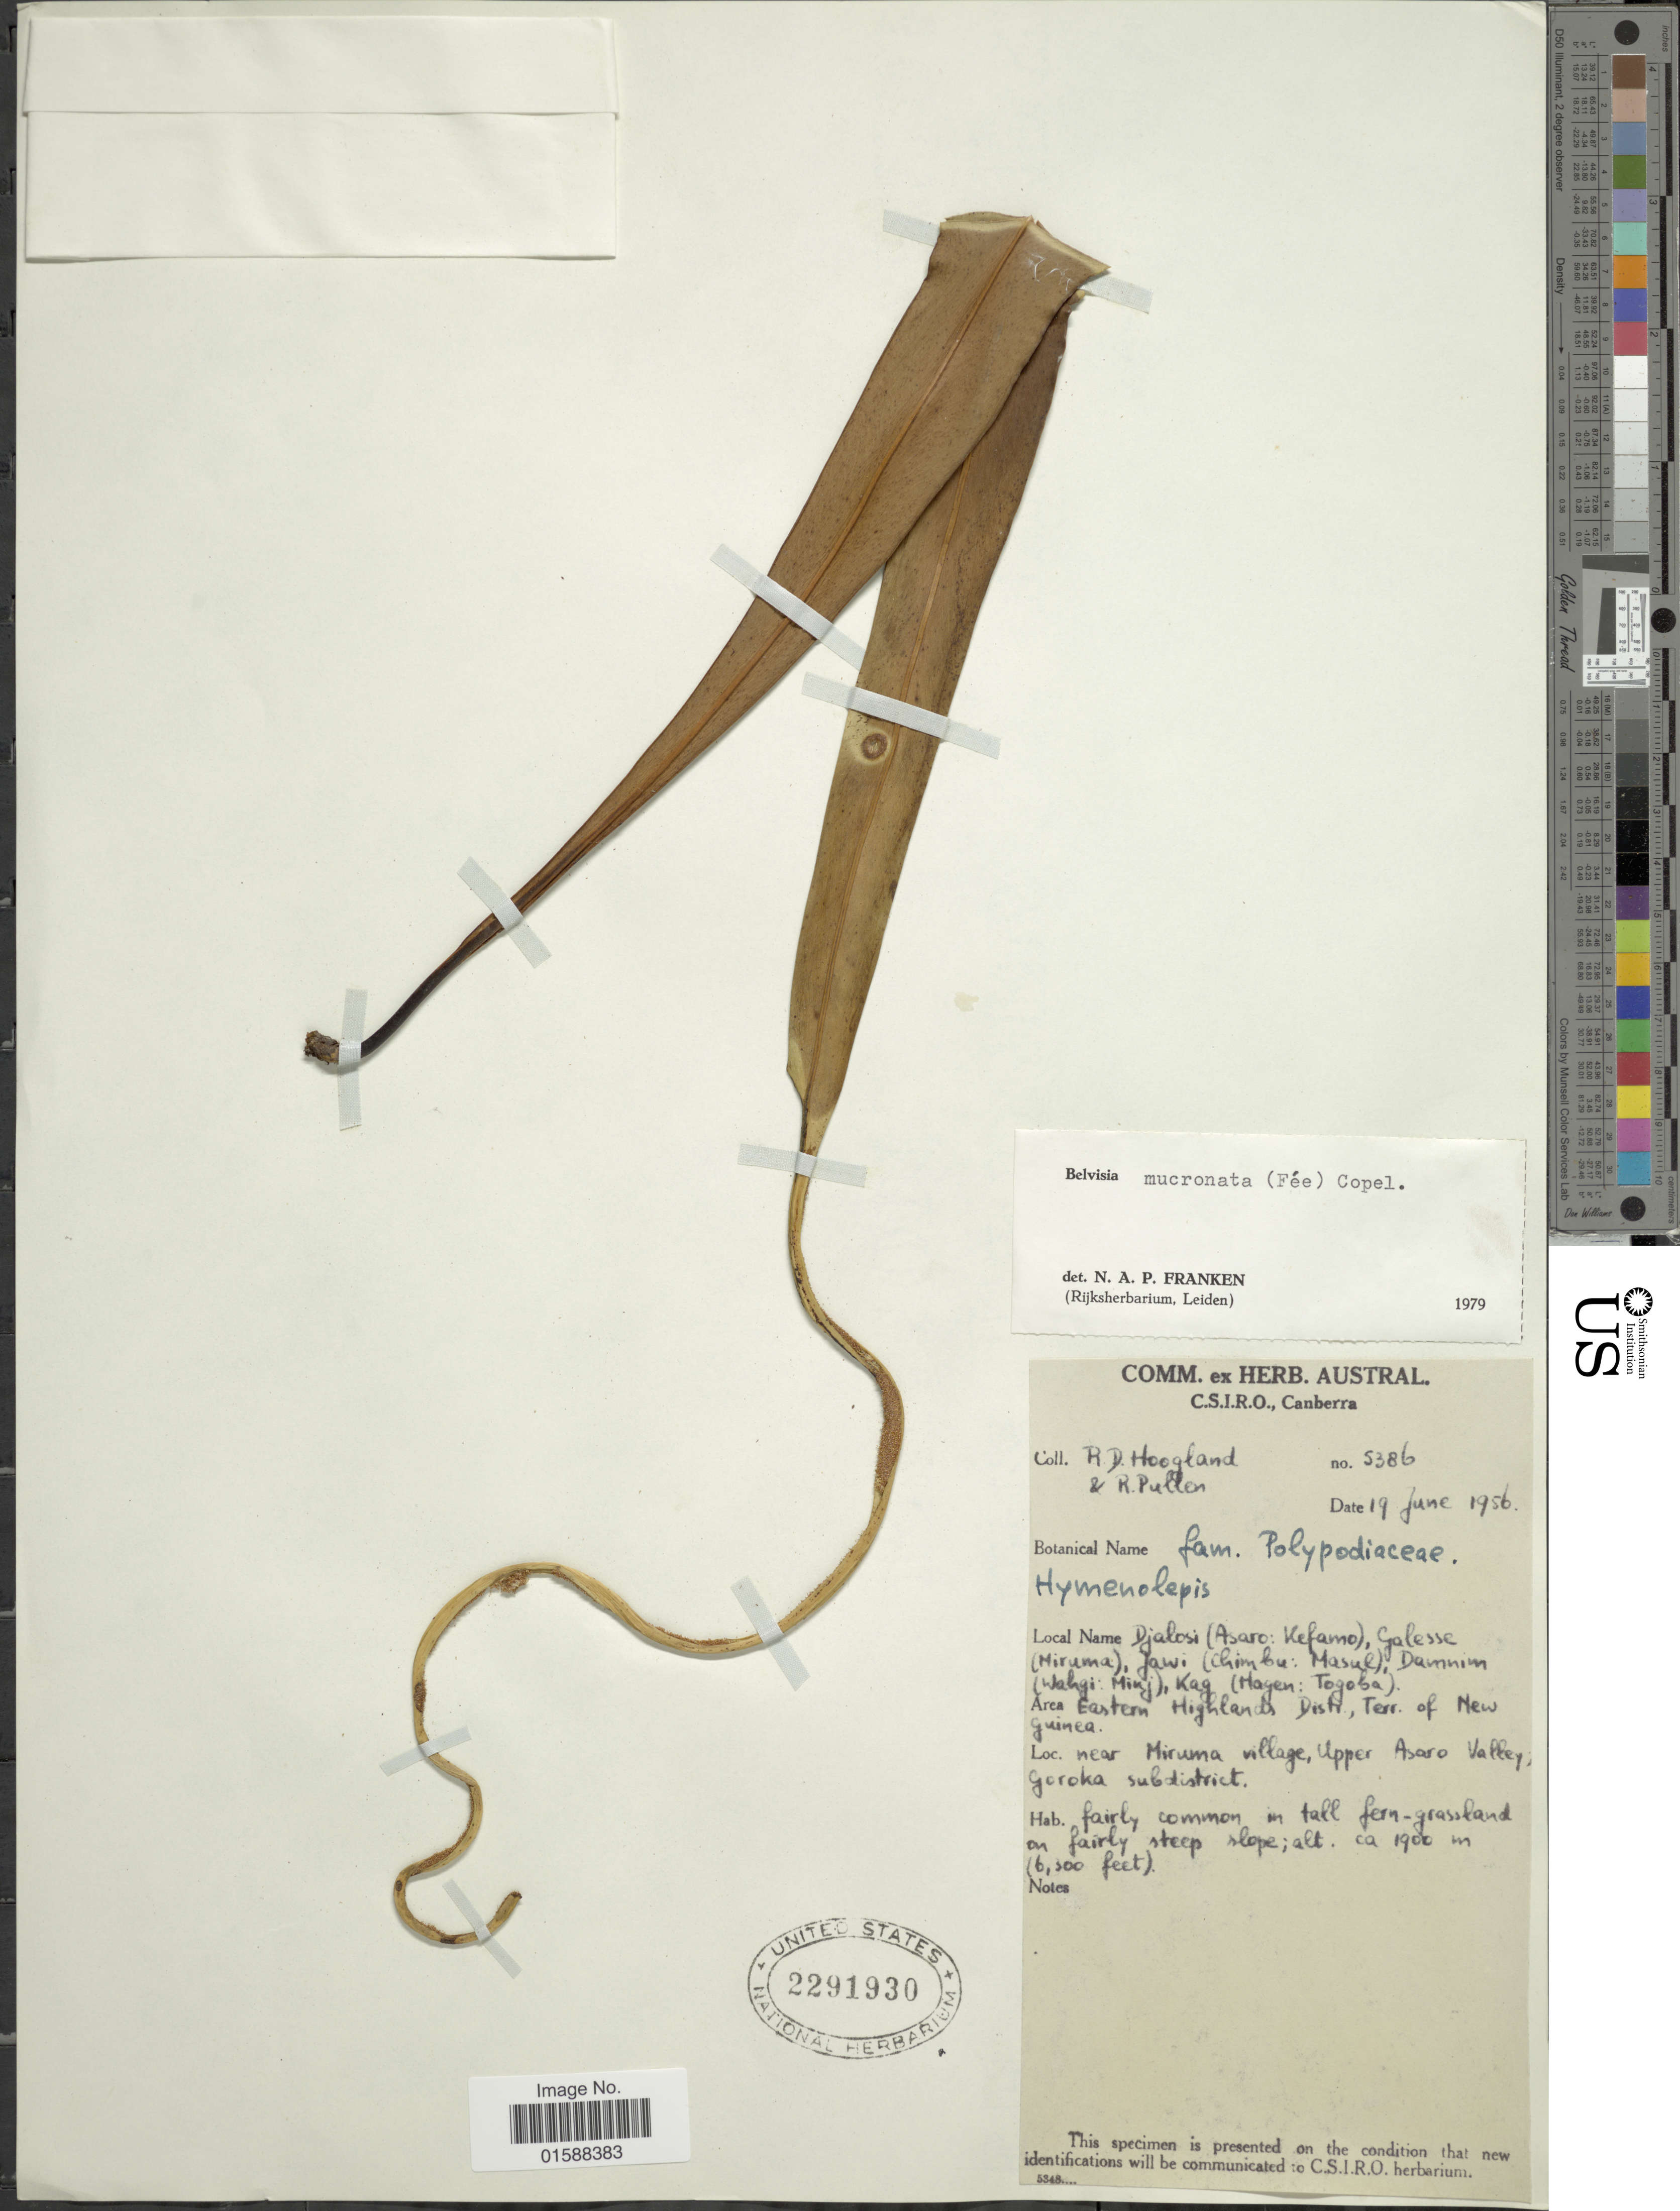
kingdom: Plantae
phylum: Tracheophyta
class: Polypodiopsida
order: Polypodiales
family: Polypodiaceae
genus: Lepisorus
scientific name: Lepisorus mucronatus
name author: (Fée) Li S. Wang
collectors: R. D. Hoogland & R. Pullen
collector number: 5386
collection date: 1956-06-19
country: Papua New Guinea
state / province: Chimbu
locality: Eastern Highlands Distr., Terr. of New Guinea. Near Miruma village, upper Asaro Valley, Goroka subdistrict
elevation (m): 1900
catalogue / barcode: US 2291930